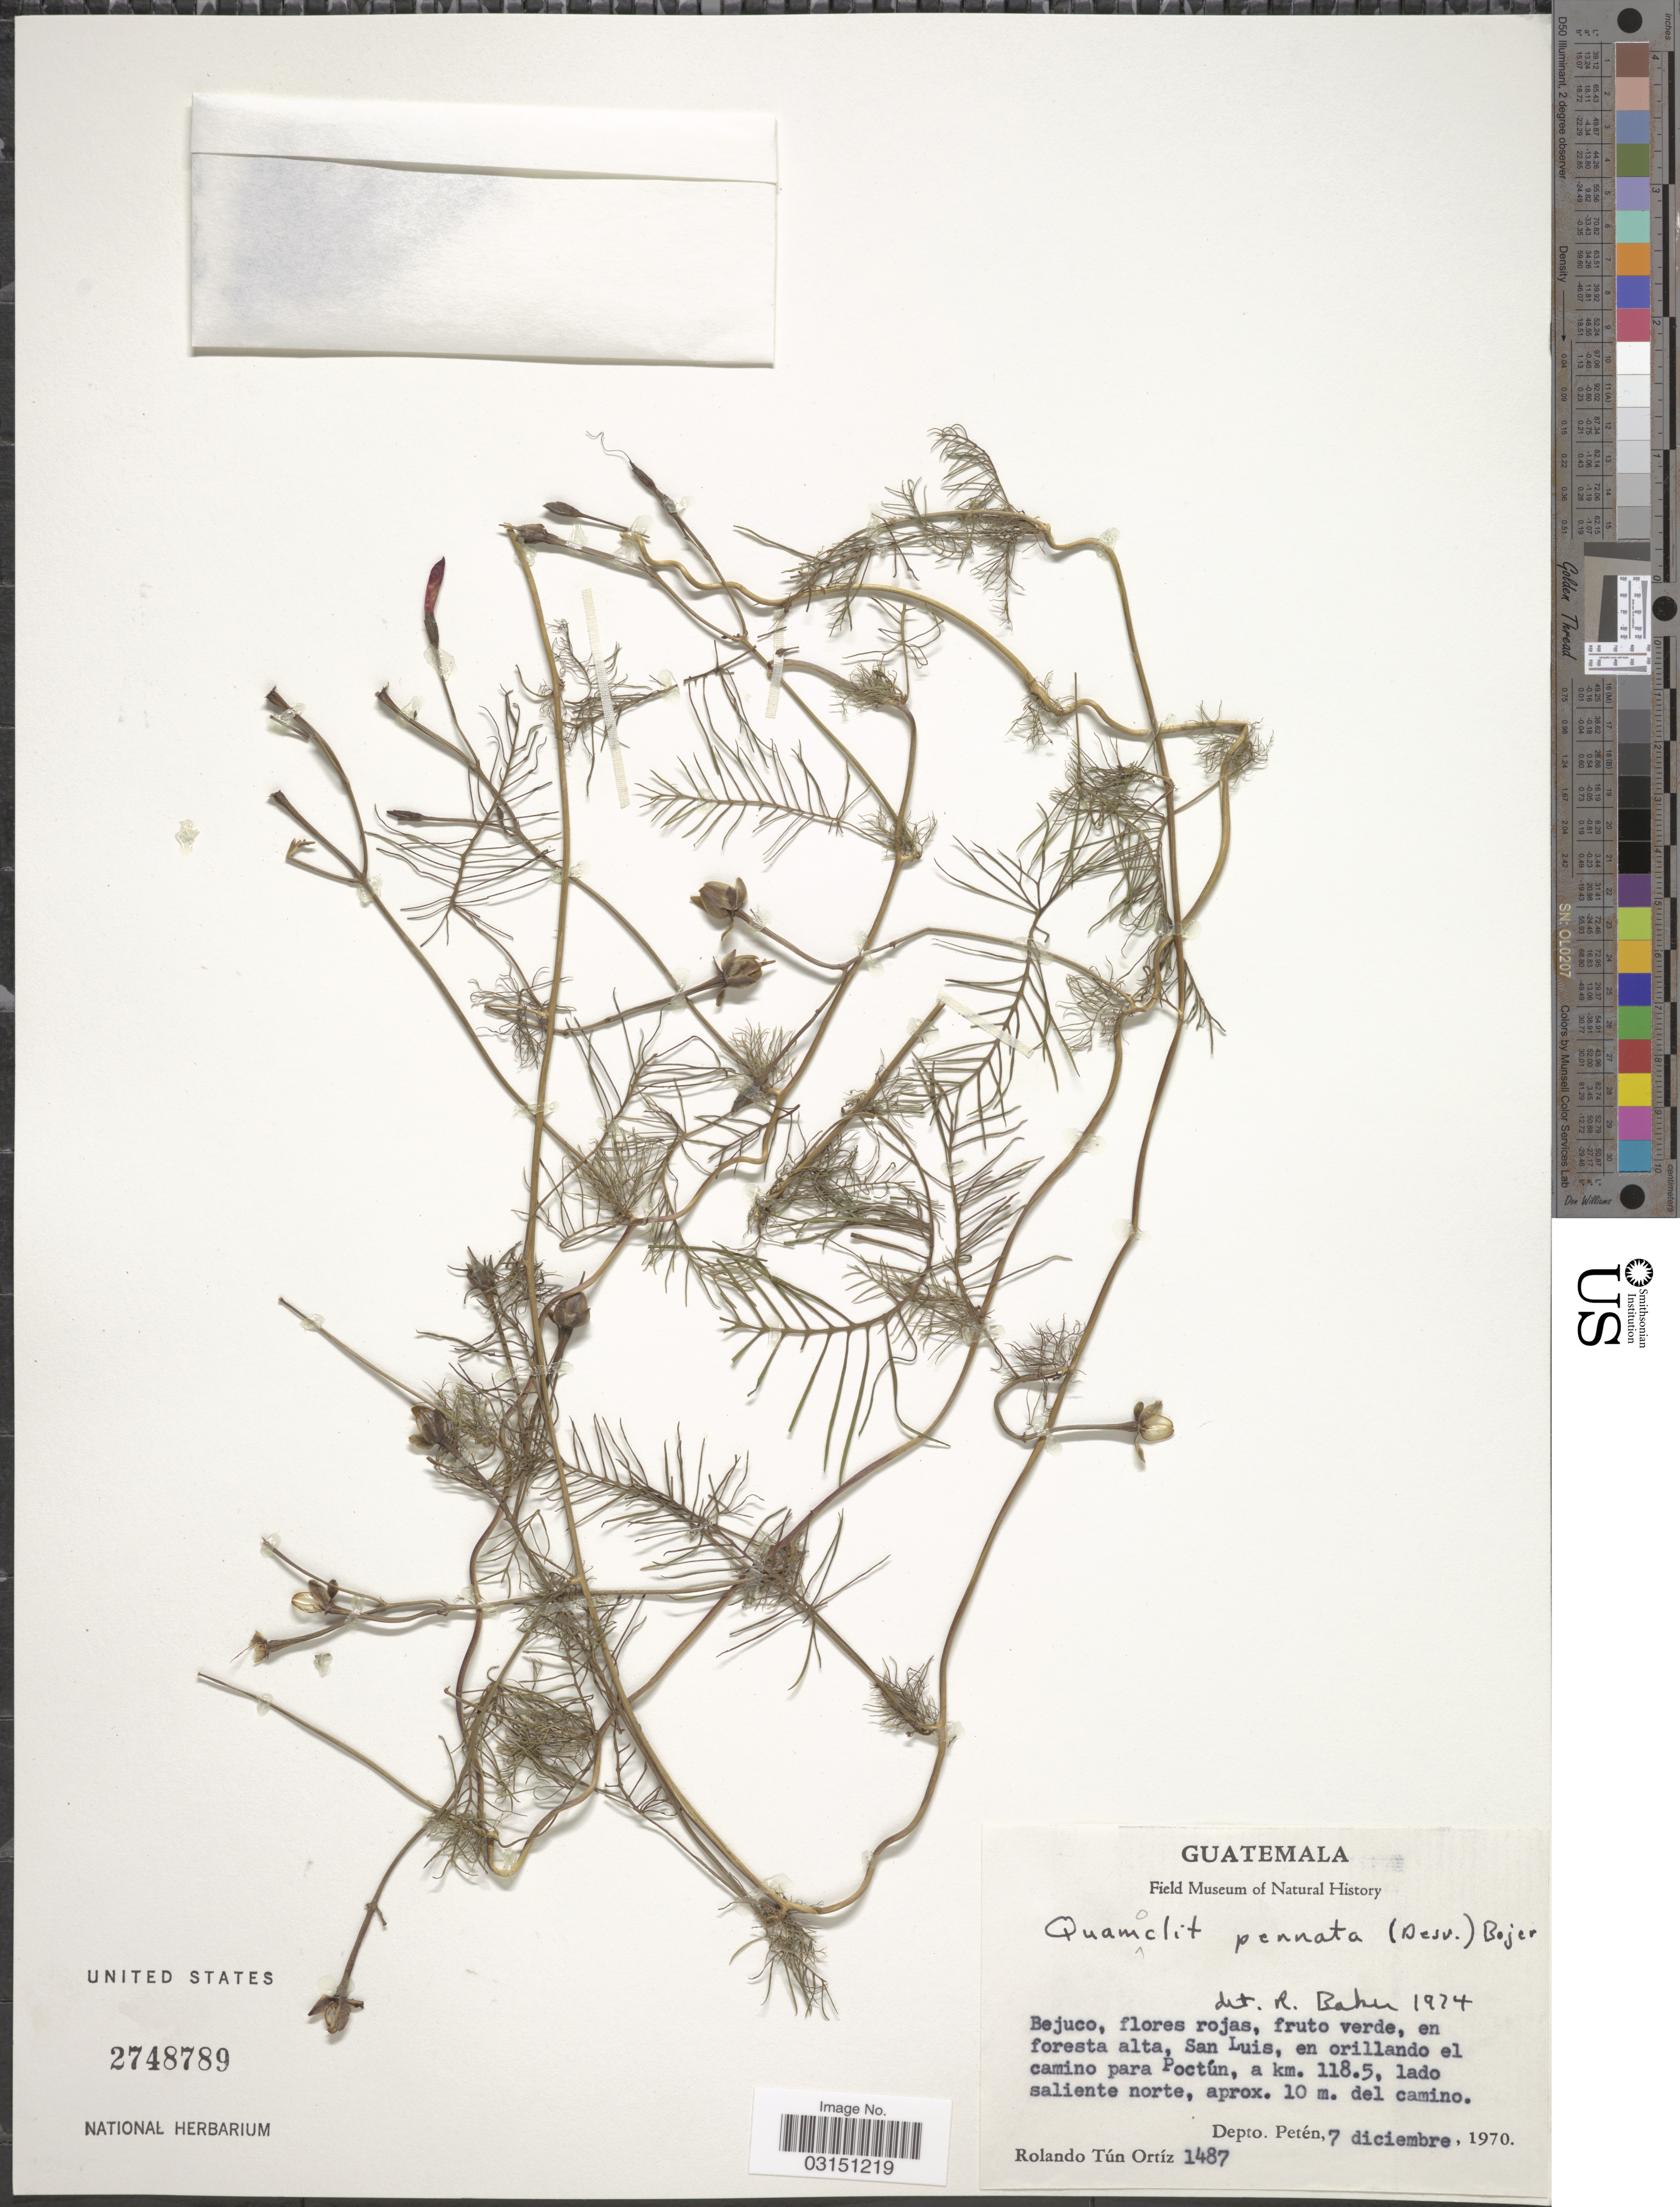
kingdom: Plantae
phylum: Tracheophyta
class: Magnoliopsida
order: Solanales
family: Convolvulaceae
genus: Ipomoea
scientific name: Ipomoea quamoclit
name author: L.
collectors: R. T. Ortíz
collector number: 1487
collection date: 1970-12-07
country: Guatemala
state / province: El Petén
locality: En foresta alta, San Luis, en orillando el camino para Poctún, a km. 118.5, lado saliente norte, aprox. 10 m. del camino. Depto. Petén.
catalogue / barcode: US 2748789